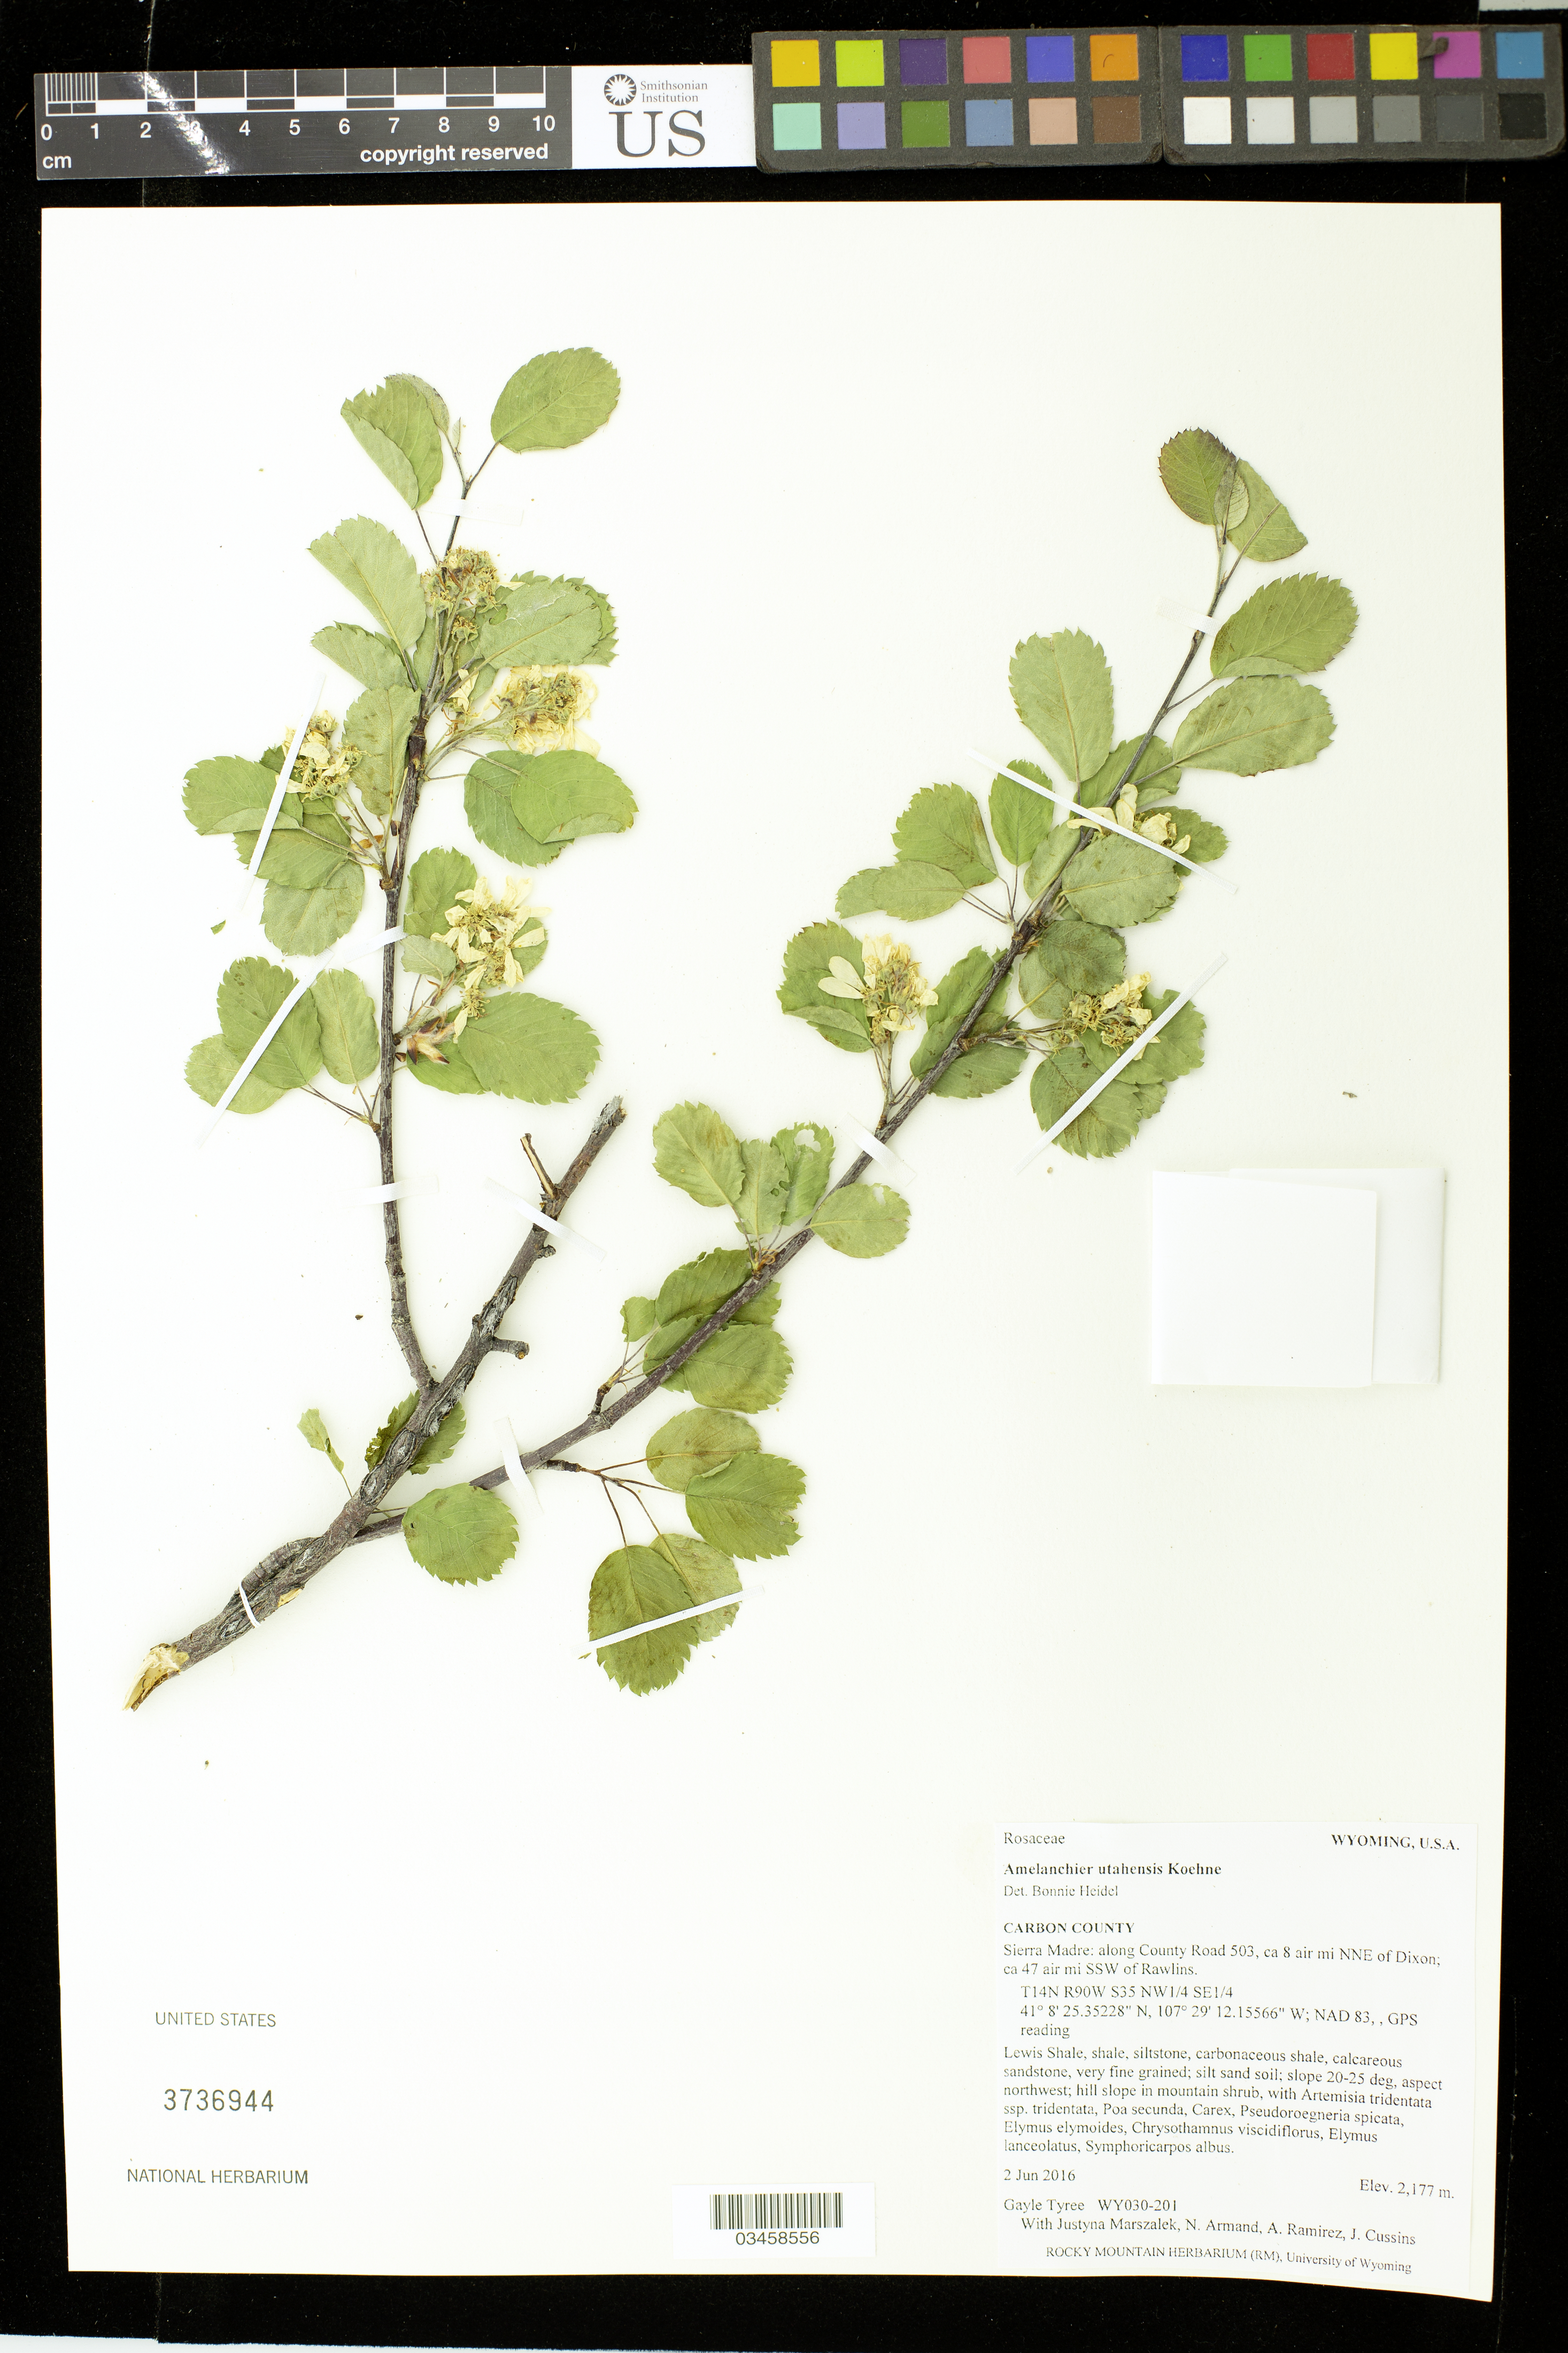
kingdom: Plantae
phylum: Tracheophyta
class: Magnoliopsida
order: Rosales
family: Rosaceae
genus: Amelanchier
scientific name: Amelanchier utahensis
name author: Koehne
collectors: G. Tyree, J. Marszalek, N. Armand, A. Ramirez & J. Cussins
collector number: WY030-201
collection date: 2016-06-02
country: United States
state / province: Wyoming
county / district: Carbon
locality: Sierra Madre, along County Road 503, 8 air mi. NNE of Dixon, 47 air mi. SSW of Rawlins. T14N R90W S35 SE1/4 NW1/4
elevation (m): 2177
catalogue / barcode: US 3736944